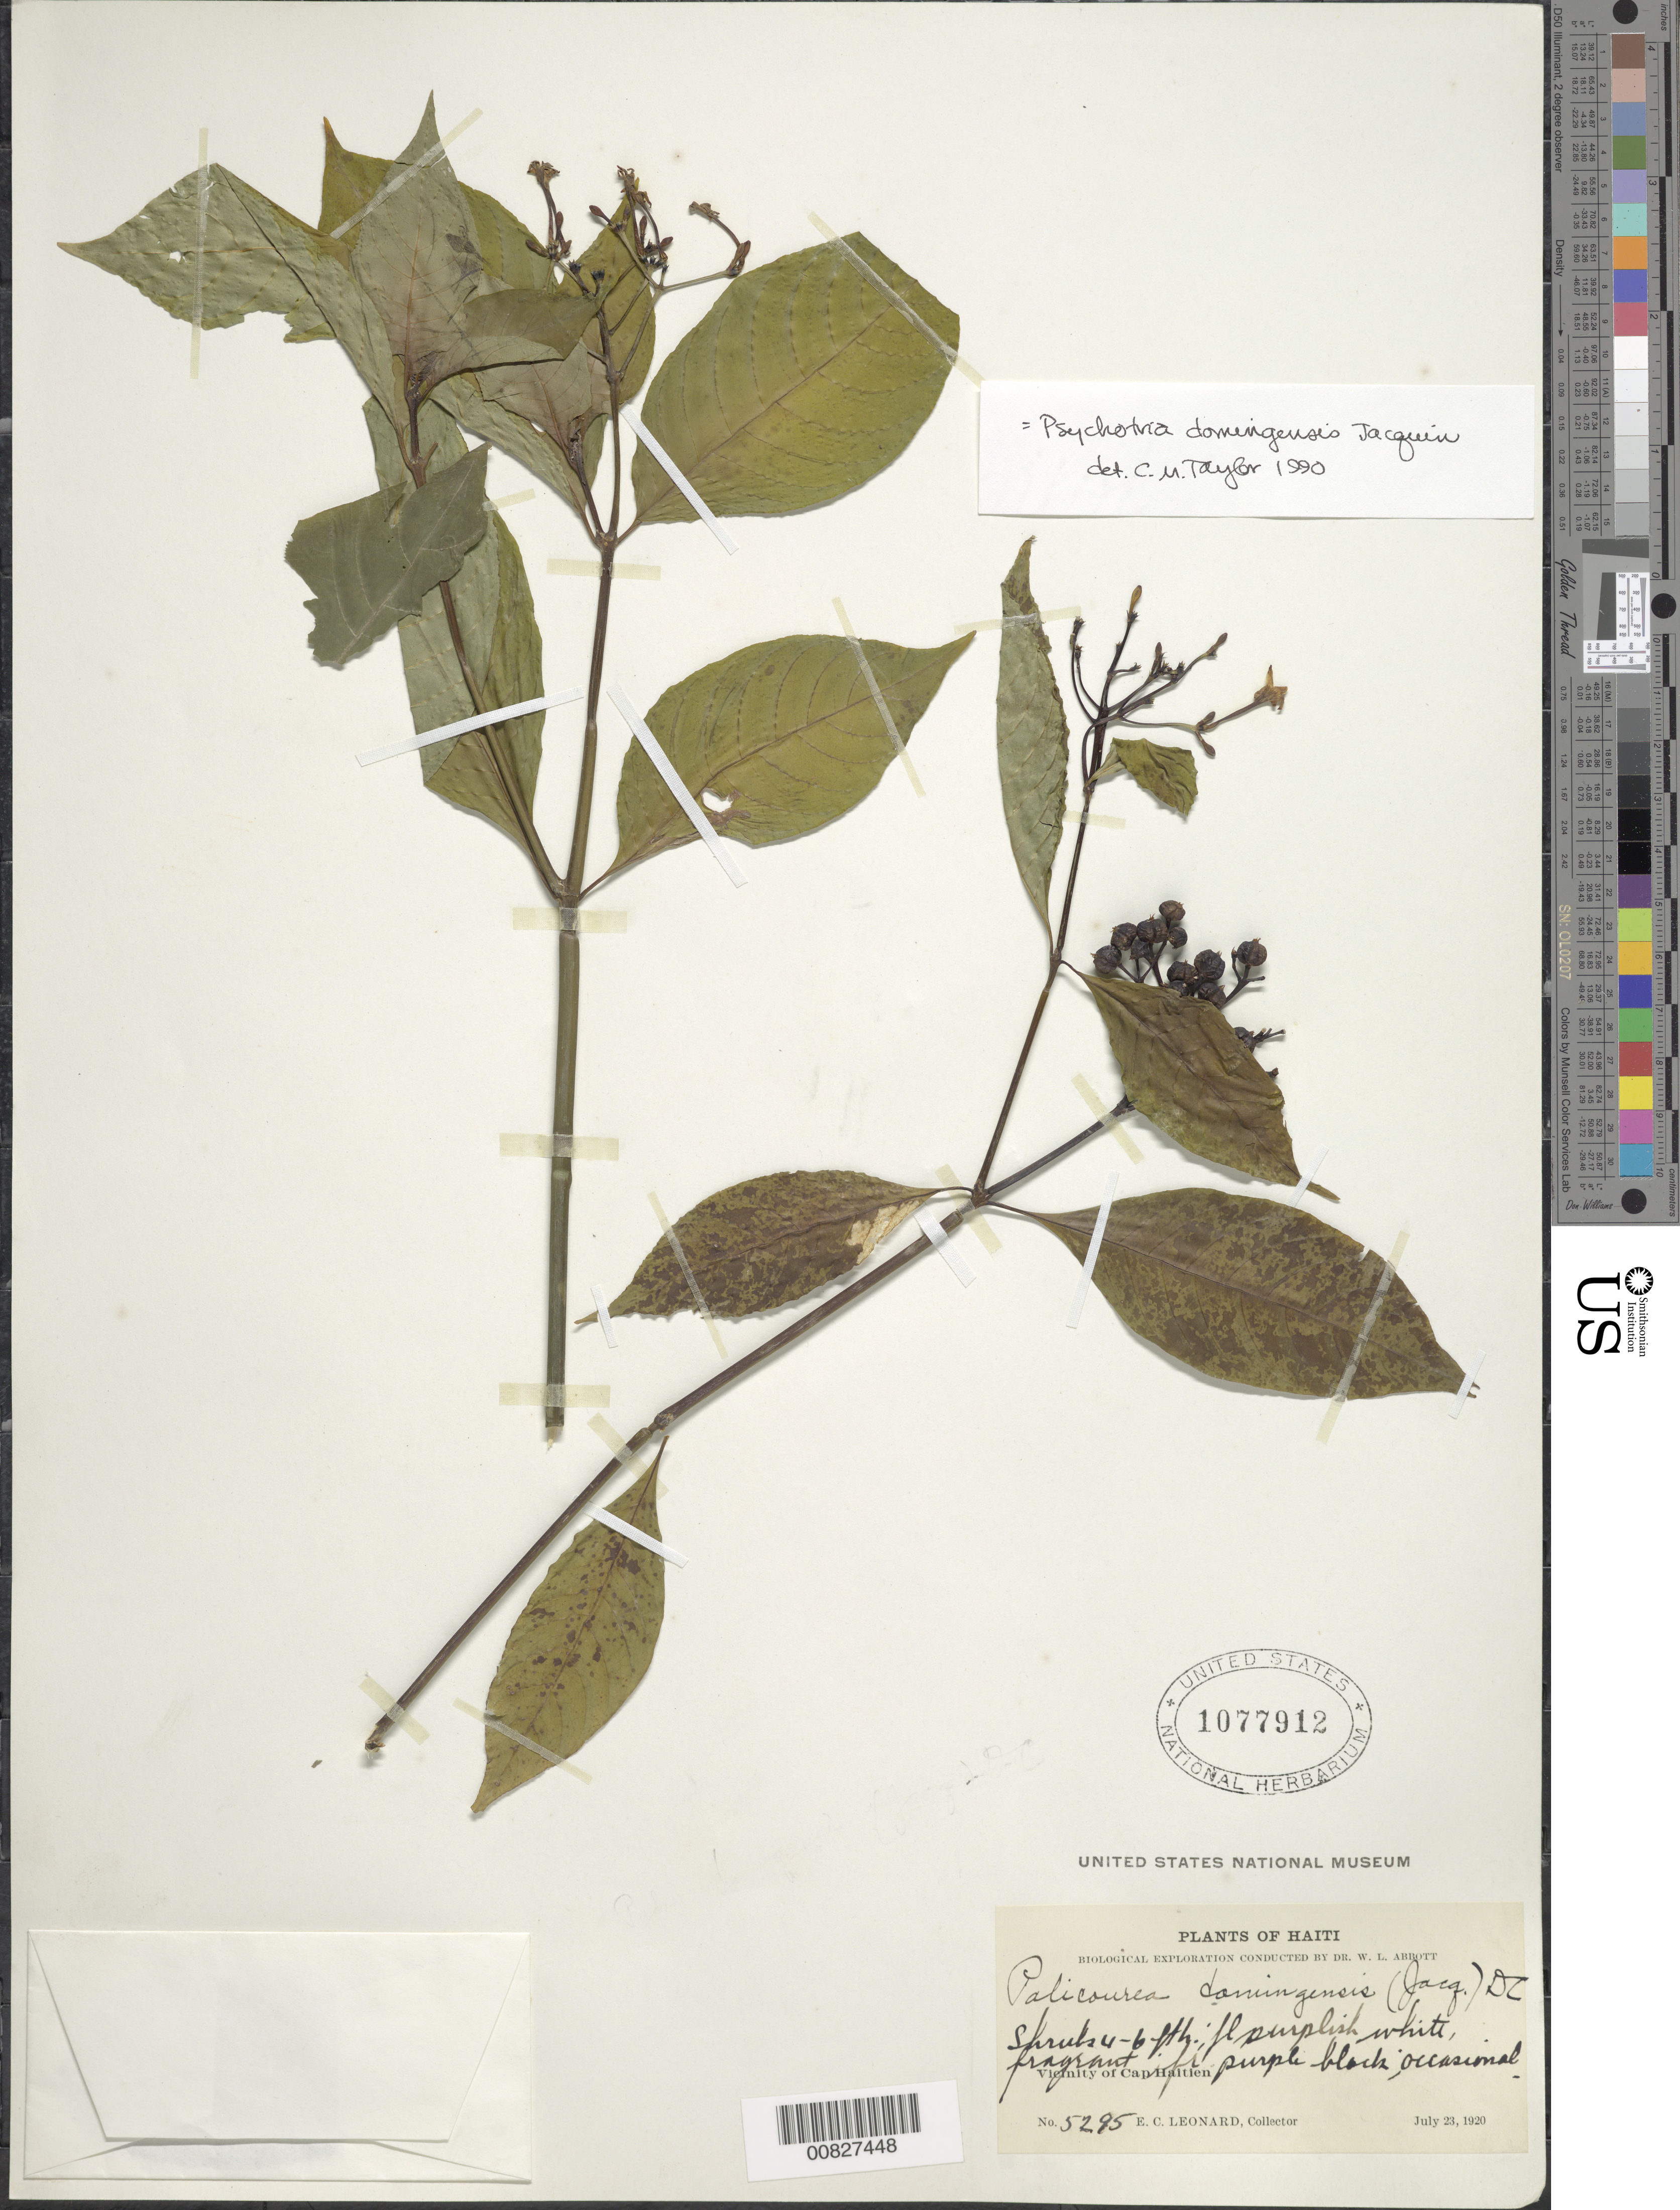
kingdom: Plantae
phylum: Tracheophyta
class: Magnoliopsida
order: Gentianales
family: Rubiaceae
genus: Psychotria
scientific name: Psychotria domingensis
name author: Jacq.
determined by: Taylor, Charlotte M.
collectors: E. C. Leonard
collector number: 5295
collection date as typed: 23 Jul 1920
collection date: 1920-07-23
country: Haiti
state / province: Nord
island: Hispaniola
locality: Vicinity of Cap Haitien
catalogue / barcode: US 1077912